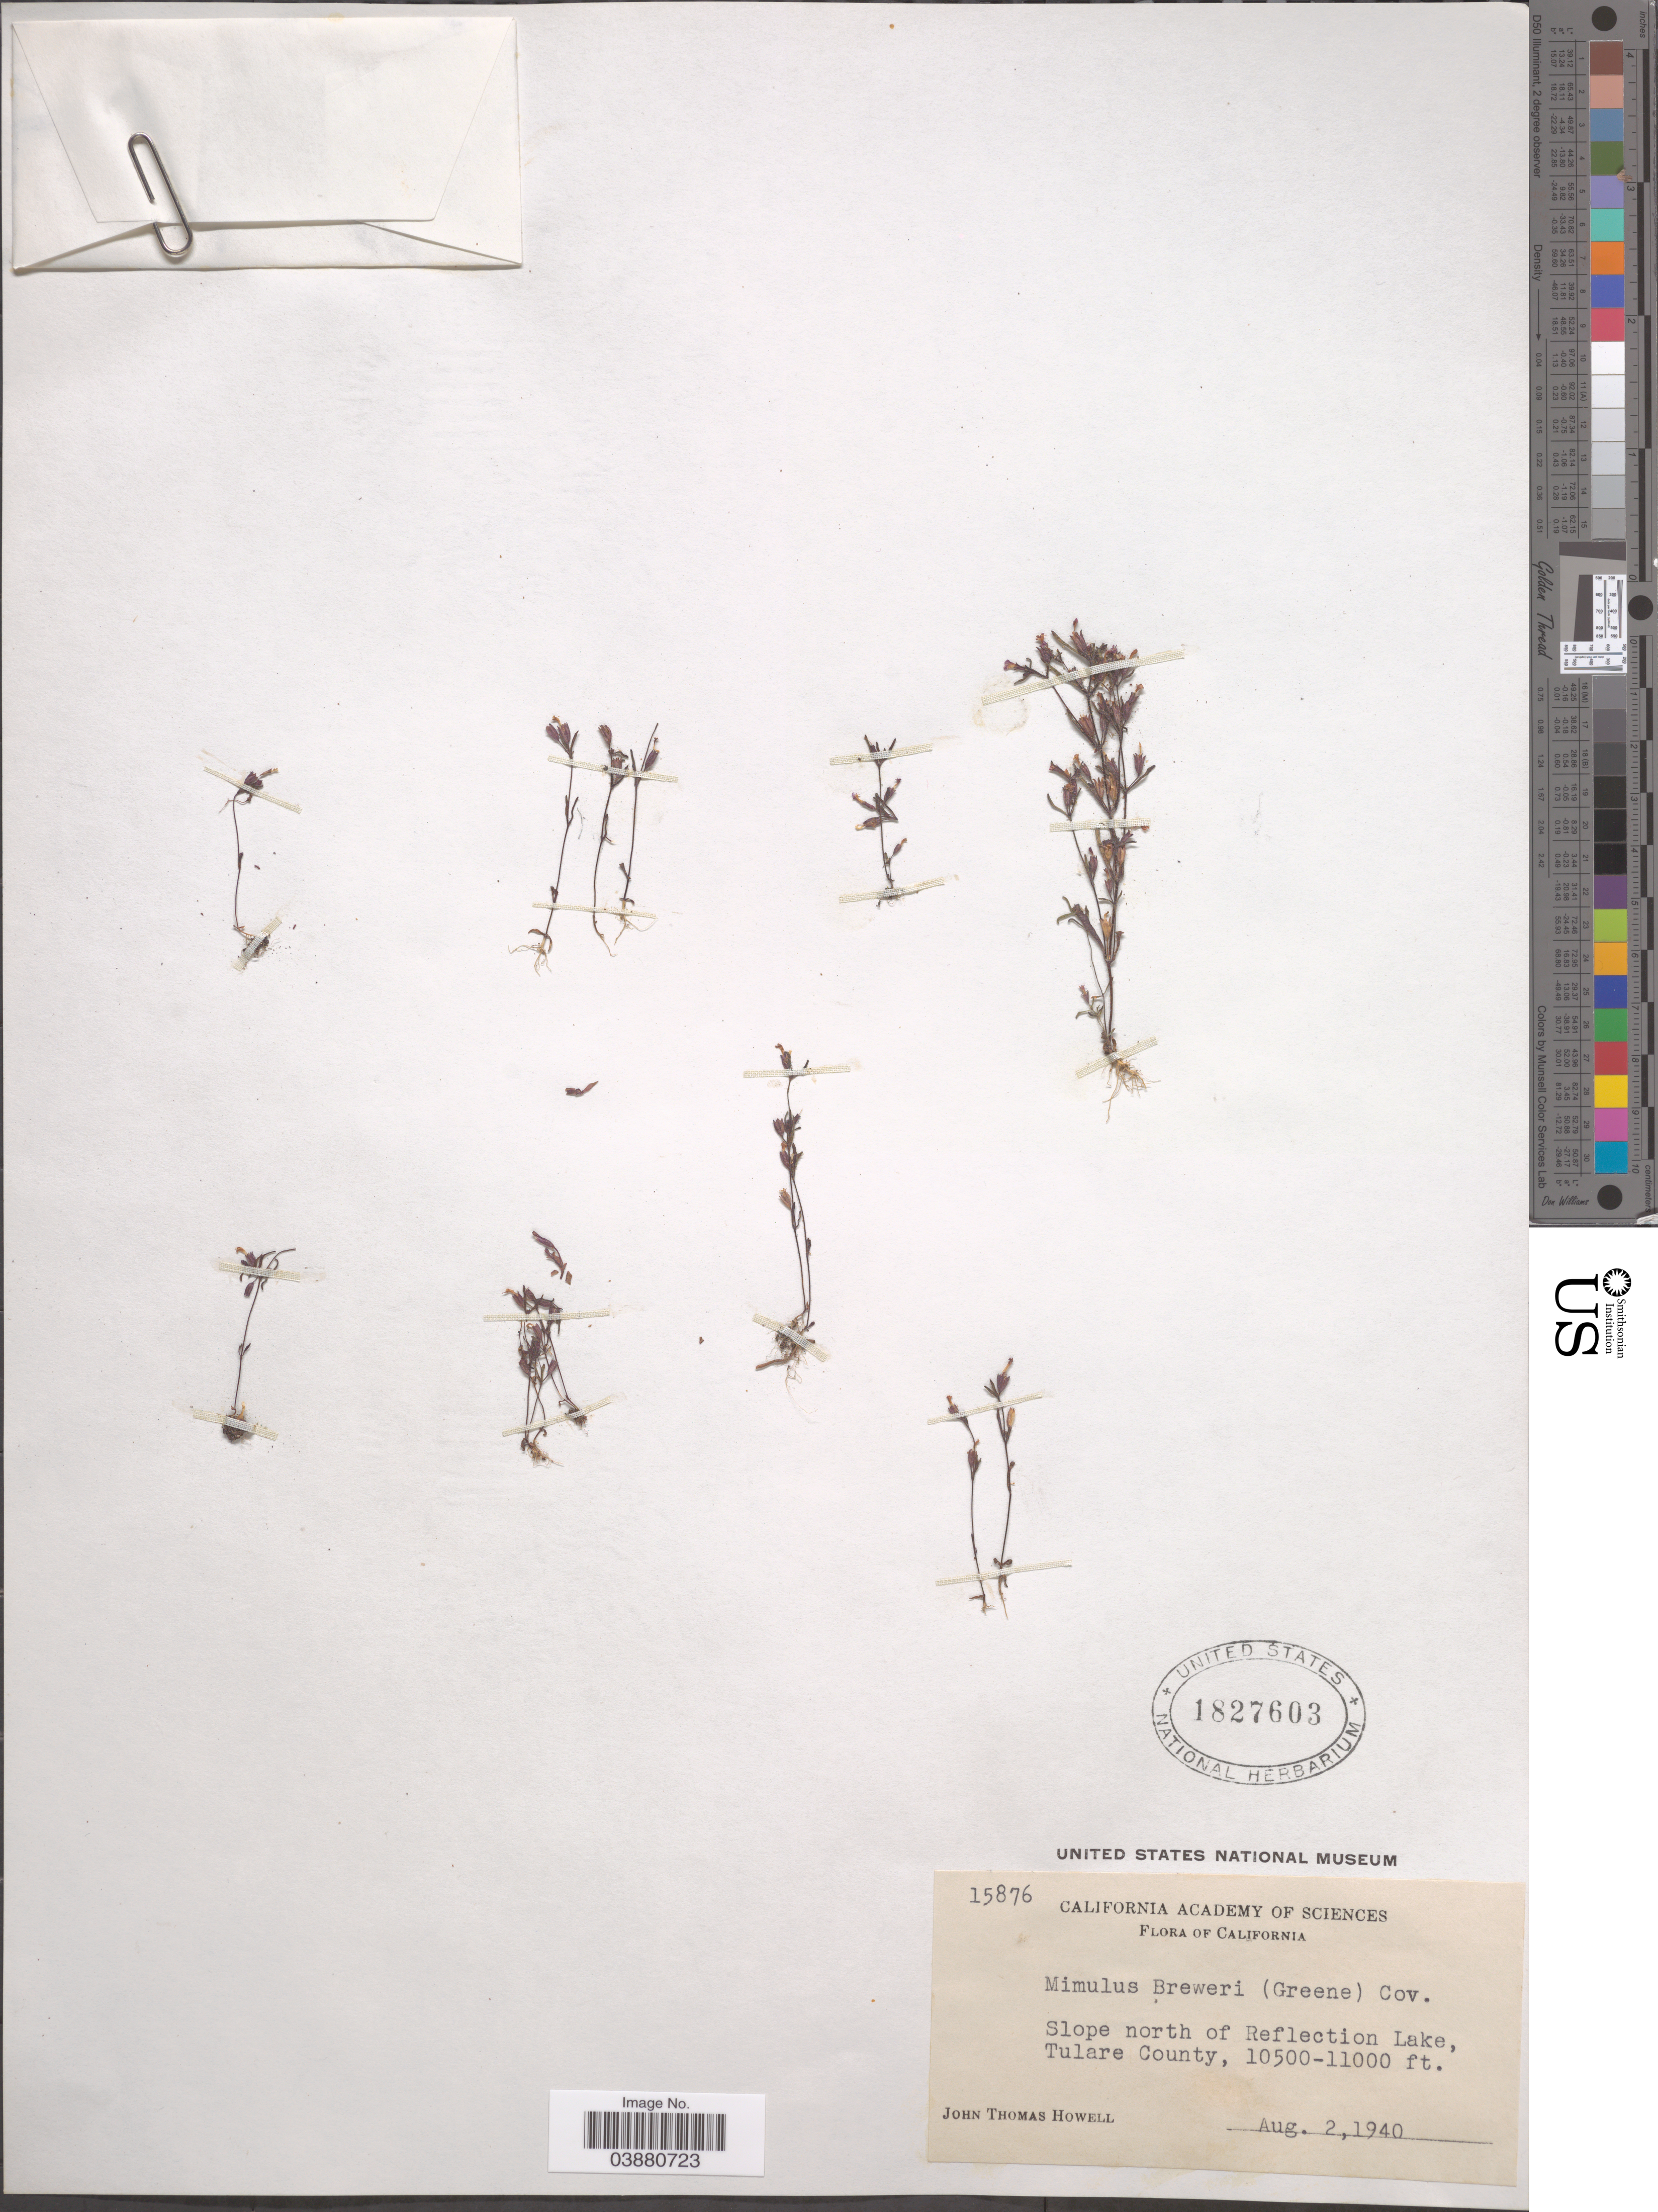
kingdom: Plantae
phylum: Tracheophyta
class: Magnoliopsida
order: Lamiales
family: Phrymaceae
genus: Mimulus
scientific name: Mimulus breweri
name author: (Greene) Coville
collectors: J. T. Howell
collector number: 15876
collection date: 1940-08-02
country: United States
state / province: California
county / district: Tulare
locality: Slope north of Reflection Lake, Tulare County.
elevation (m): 3200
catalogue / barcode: US 1827603